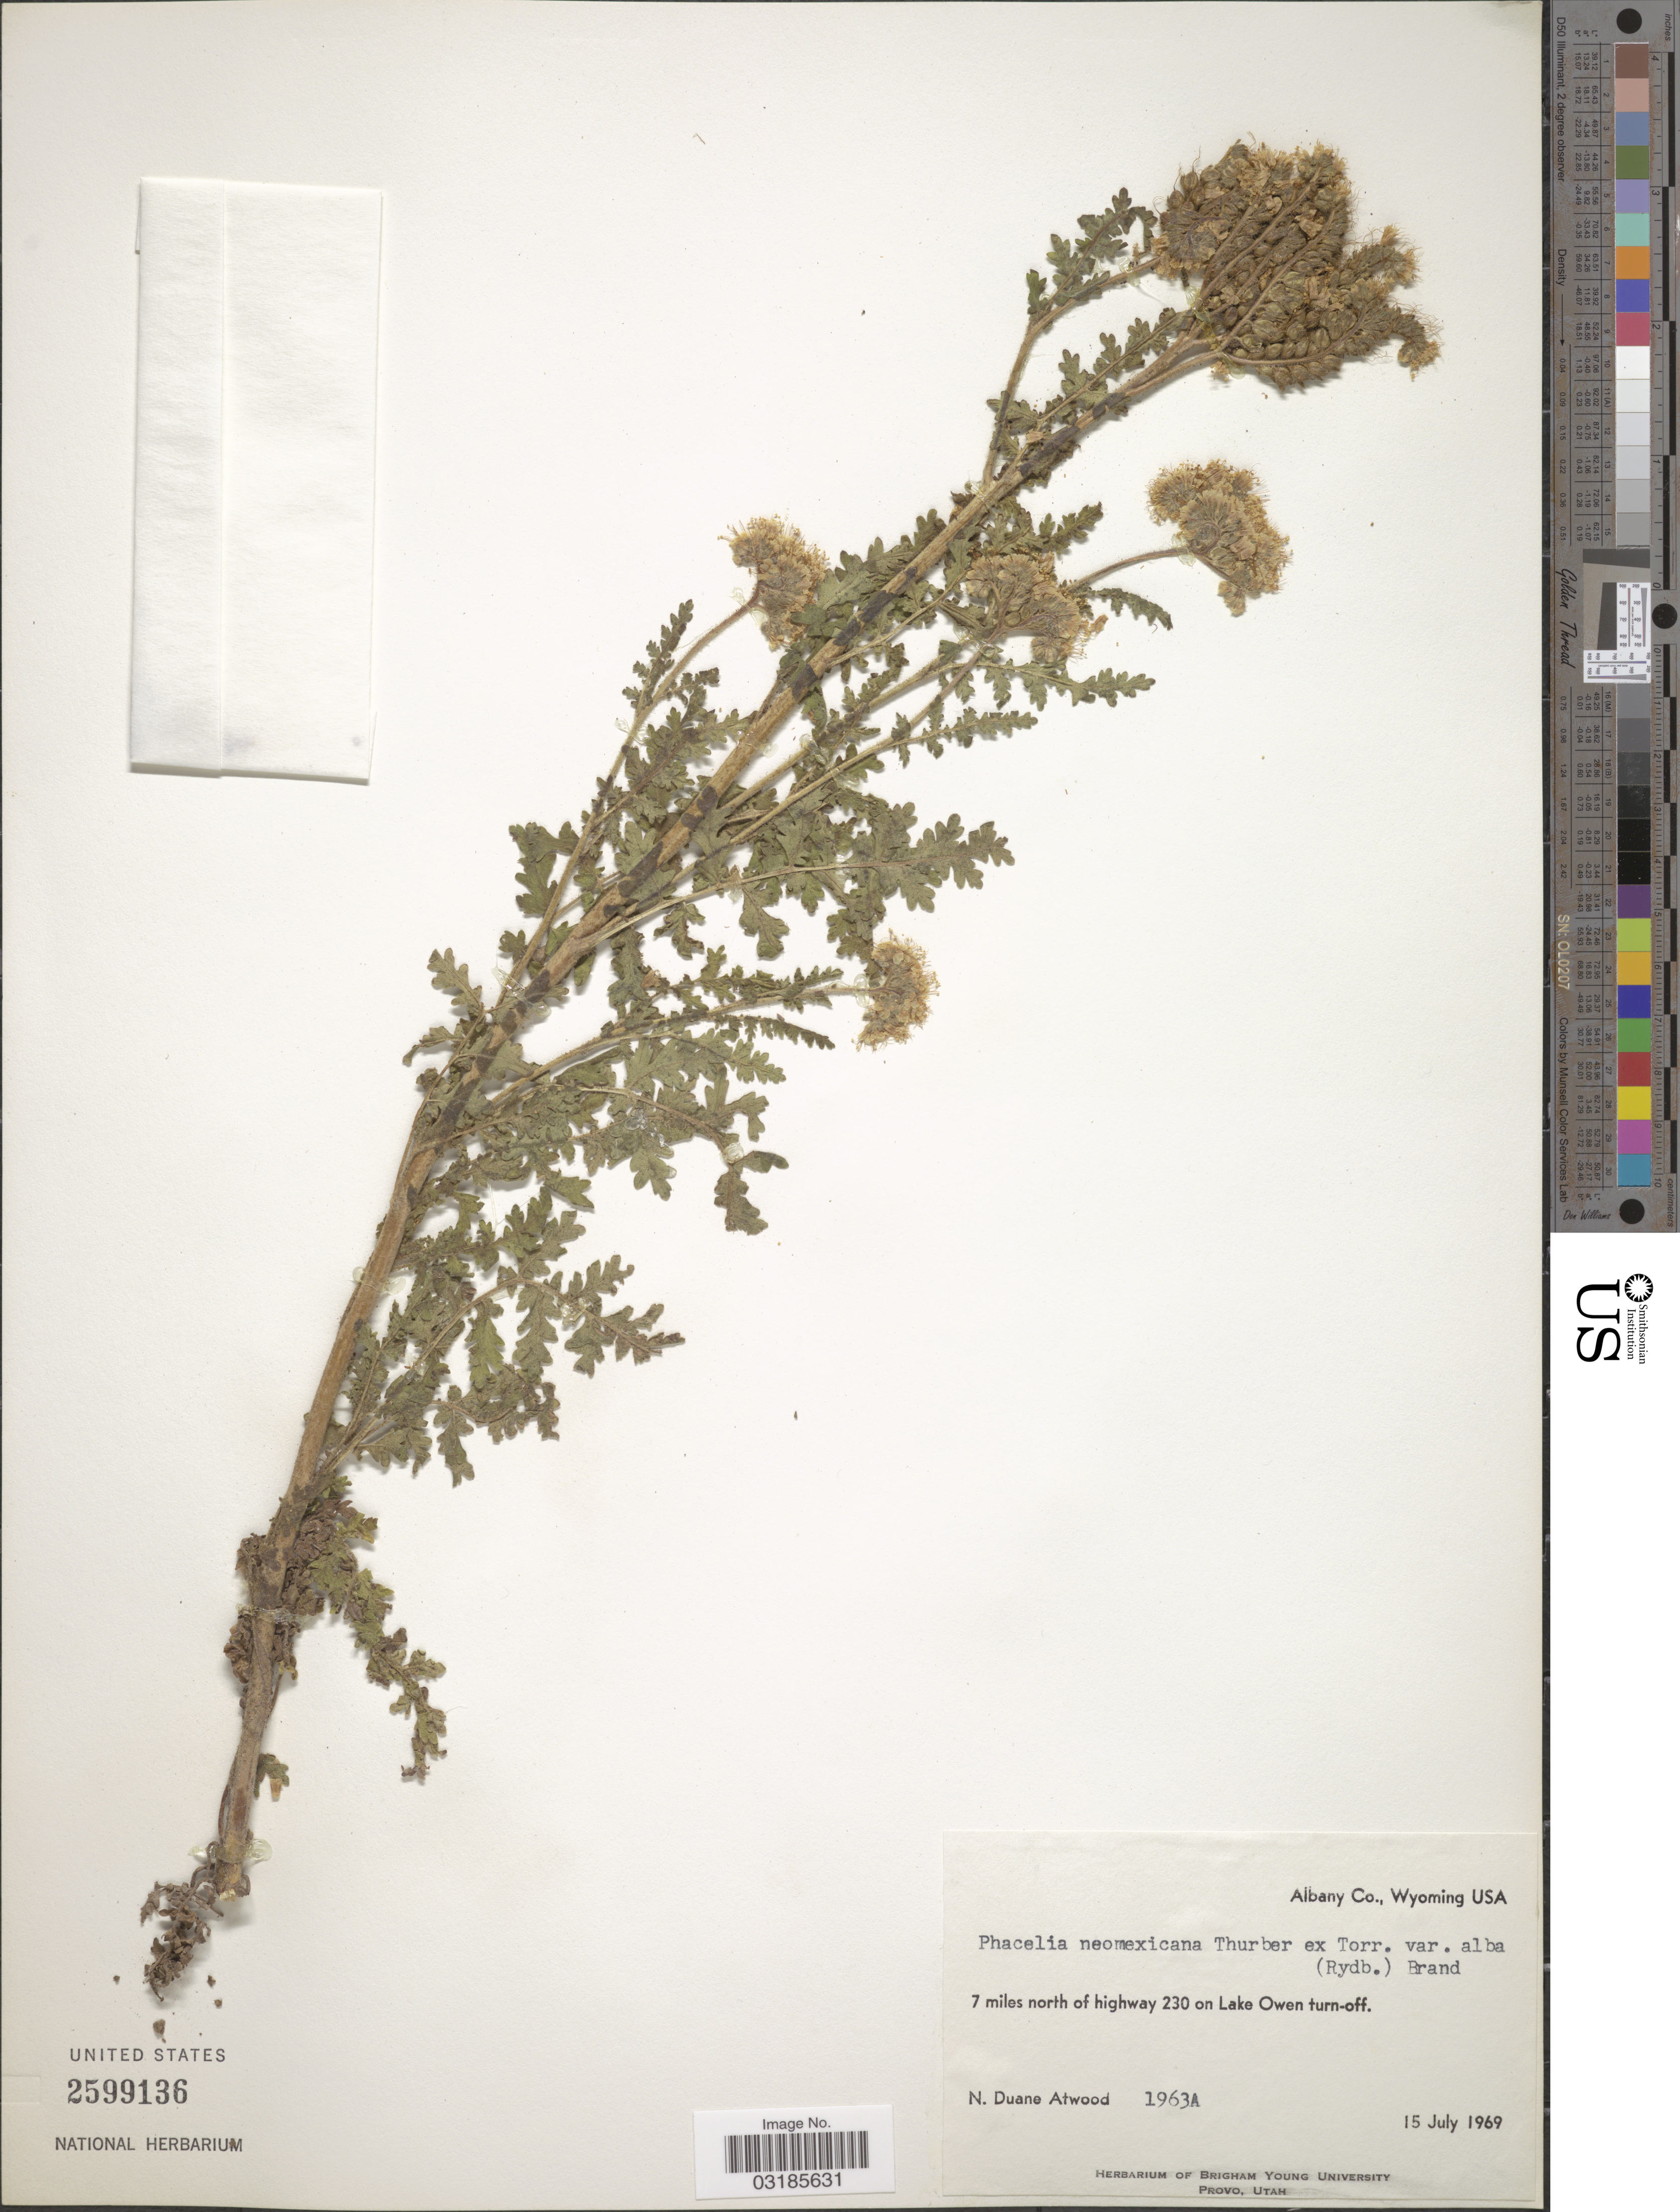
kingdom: Plantae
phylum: Tracheophyta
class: Magnoliopsida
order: Boraginales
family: Hydrophyllaceae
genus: Phacelia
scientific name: Phacelia neomexicana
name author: Thurb. ex Torr.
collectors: N. Atwood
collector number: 1963A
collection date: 1969-07-15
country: United States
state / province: Wyoming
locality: Albany Co., 7 miles north of highway 230 on Lake Owen turn-off.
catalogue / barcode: US 2599136